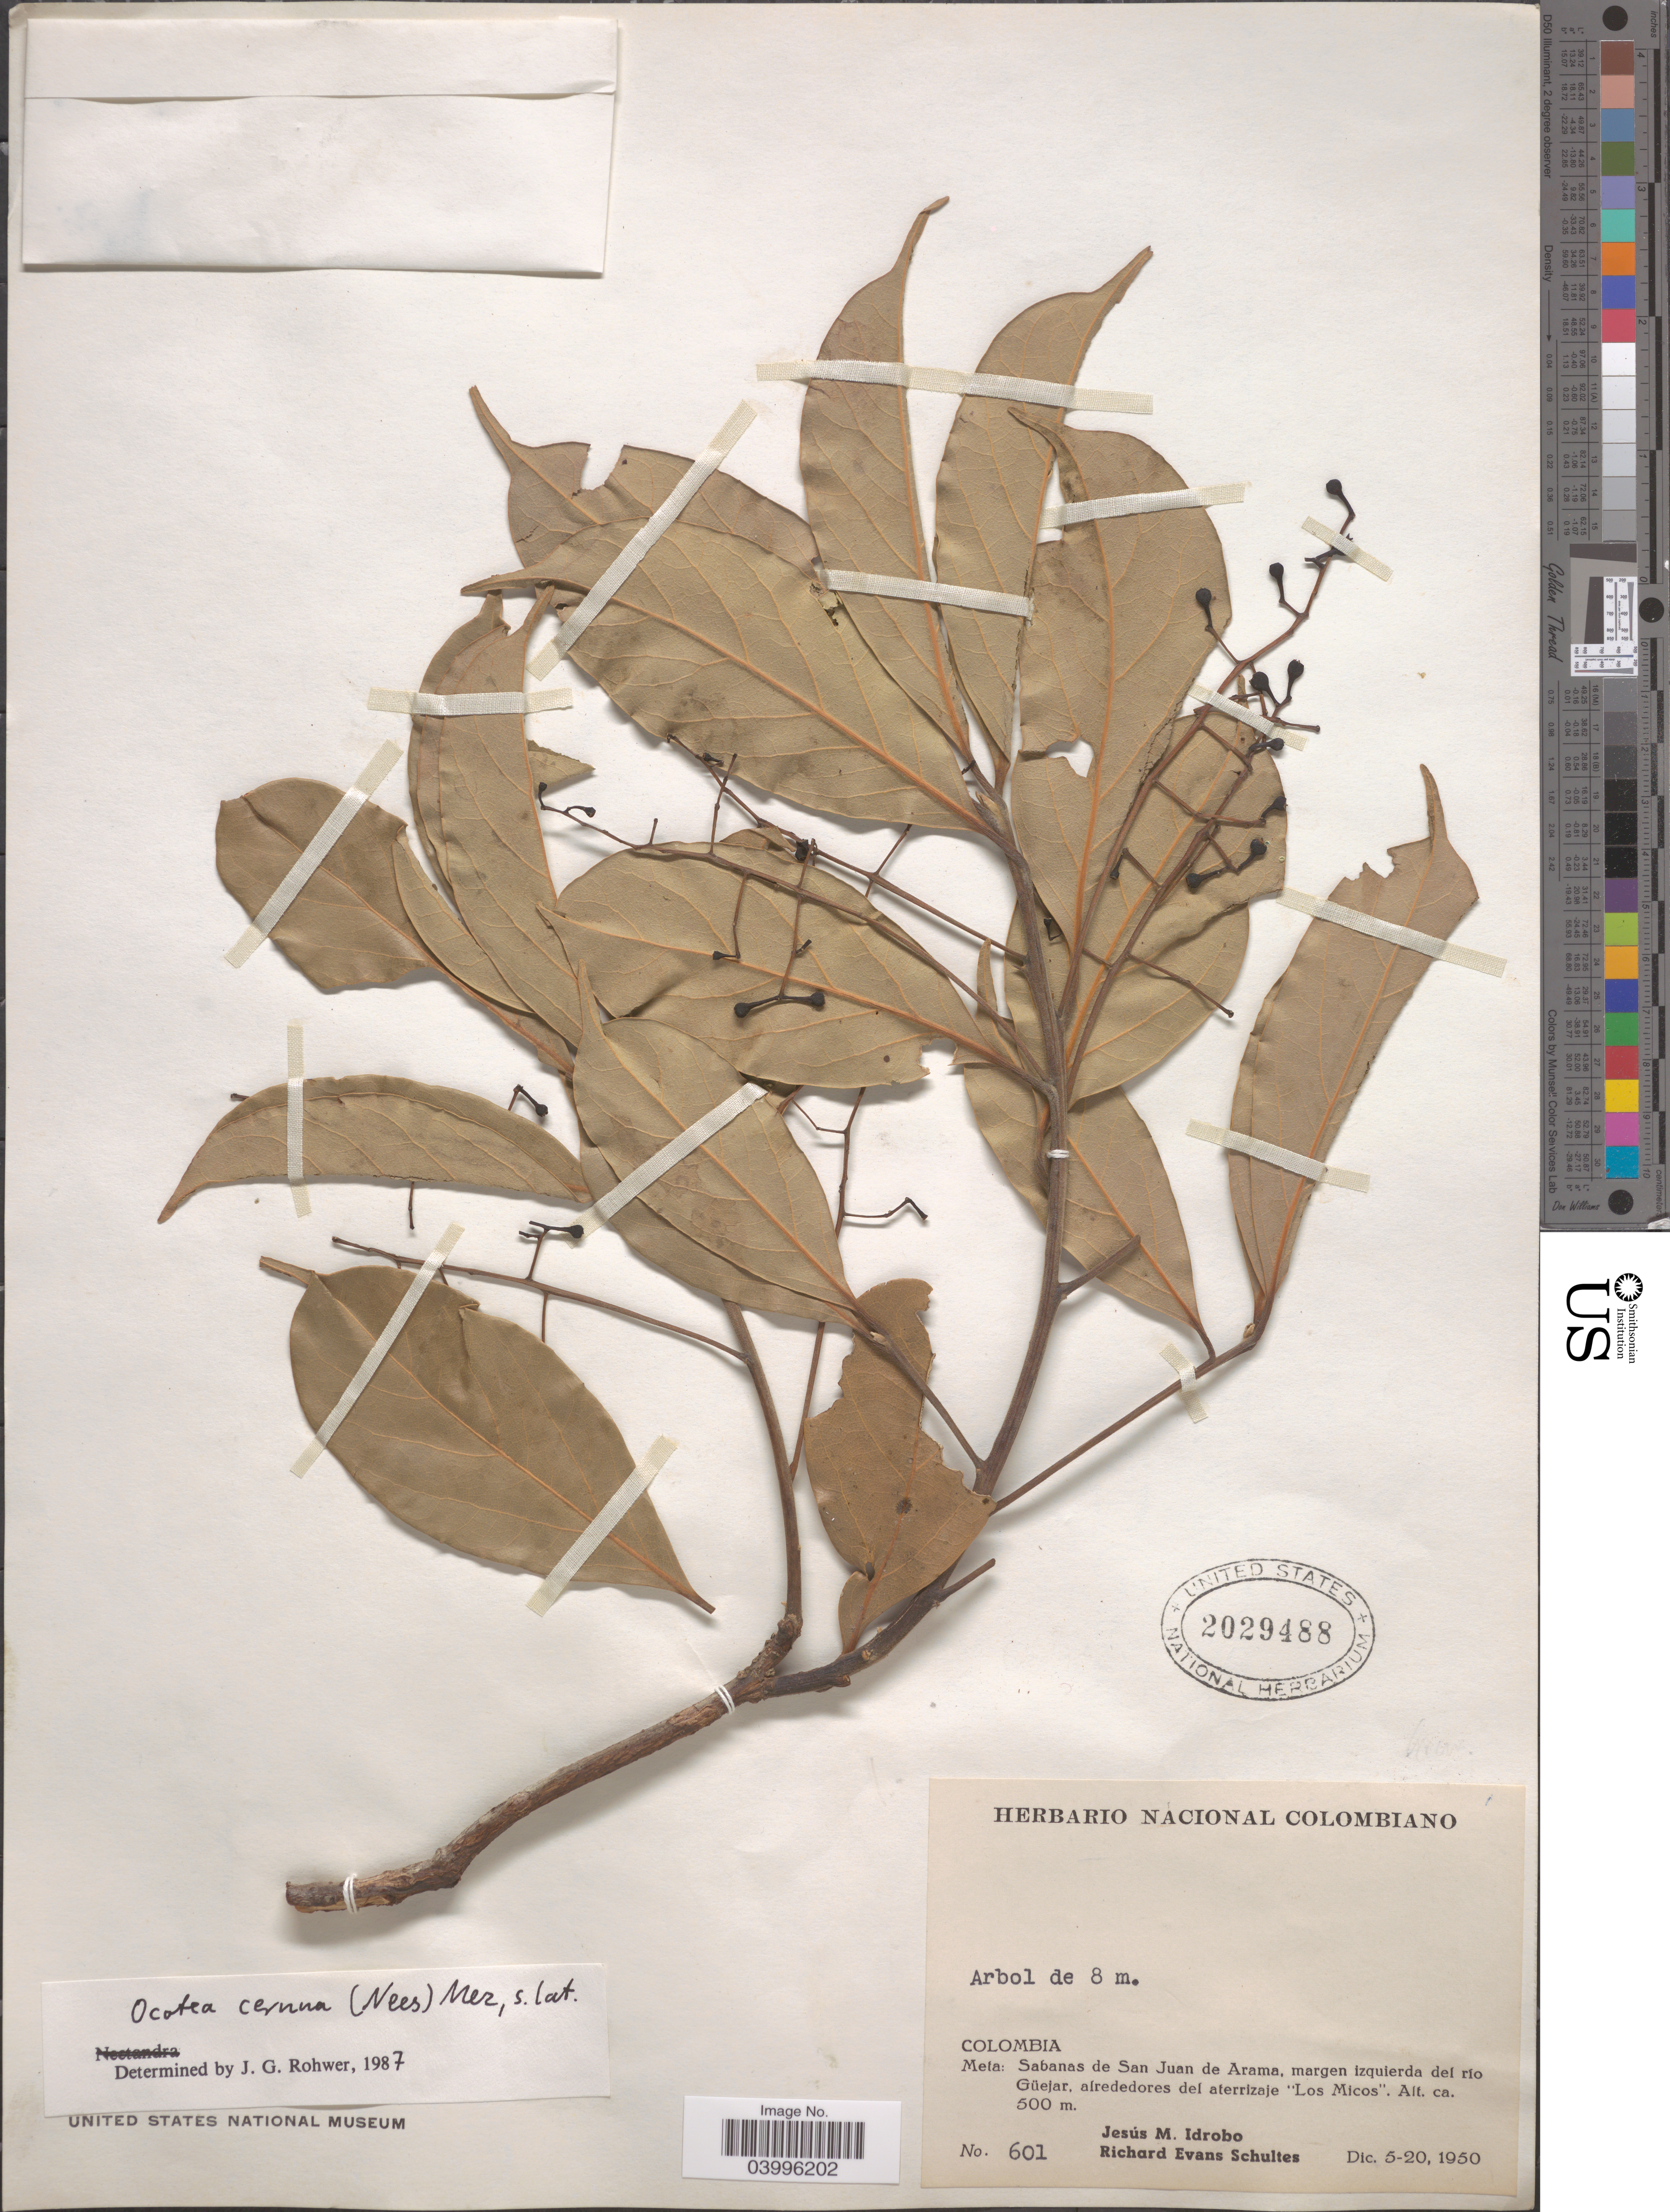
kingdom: Plantae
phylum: Tracheophyta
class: Magnoliopsida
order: Laurales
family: Lauraceae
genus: Ocotea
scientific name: Ocotea cernua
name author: (Nees) Mez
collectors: J. M. Idrobo & R. E. Schultes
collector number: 601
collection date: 1950-12-05/1950-12-20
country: Colombia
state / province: Meta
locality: Sabanas de San Juan de Arama, margen izquierda del río Güejar, alrededores del aterrizaje "Los Micos".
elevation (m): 500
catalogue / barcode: US 2029488